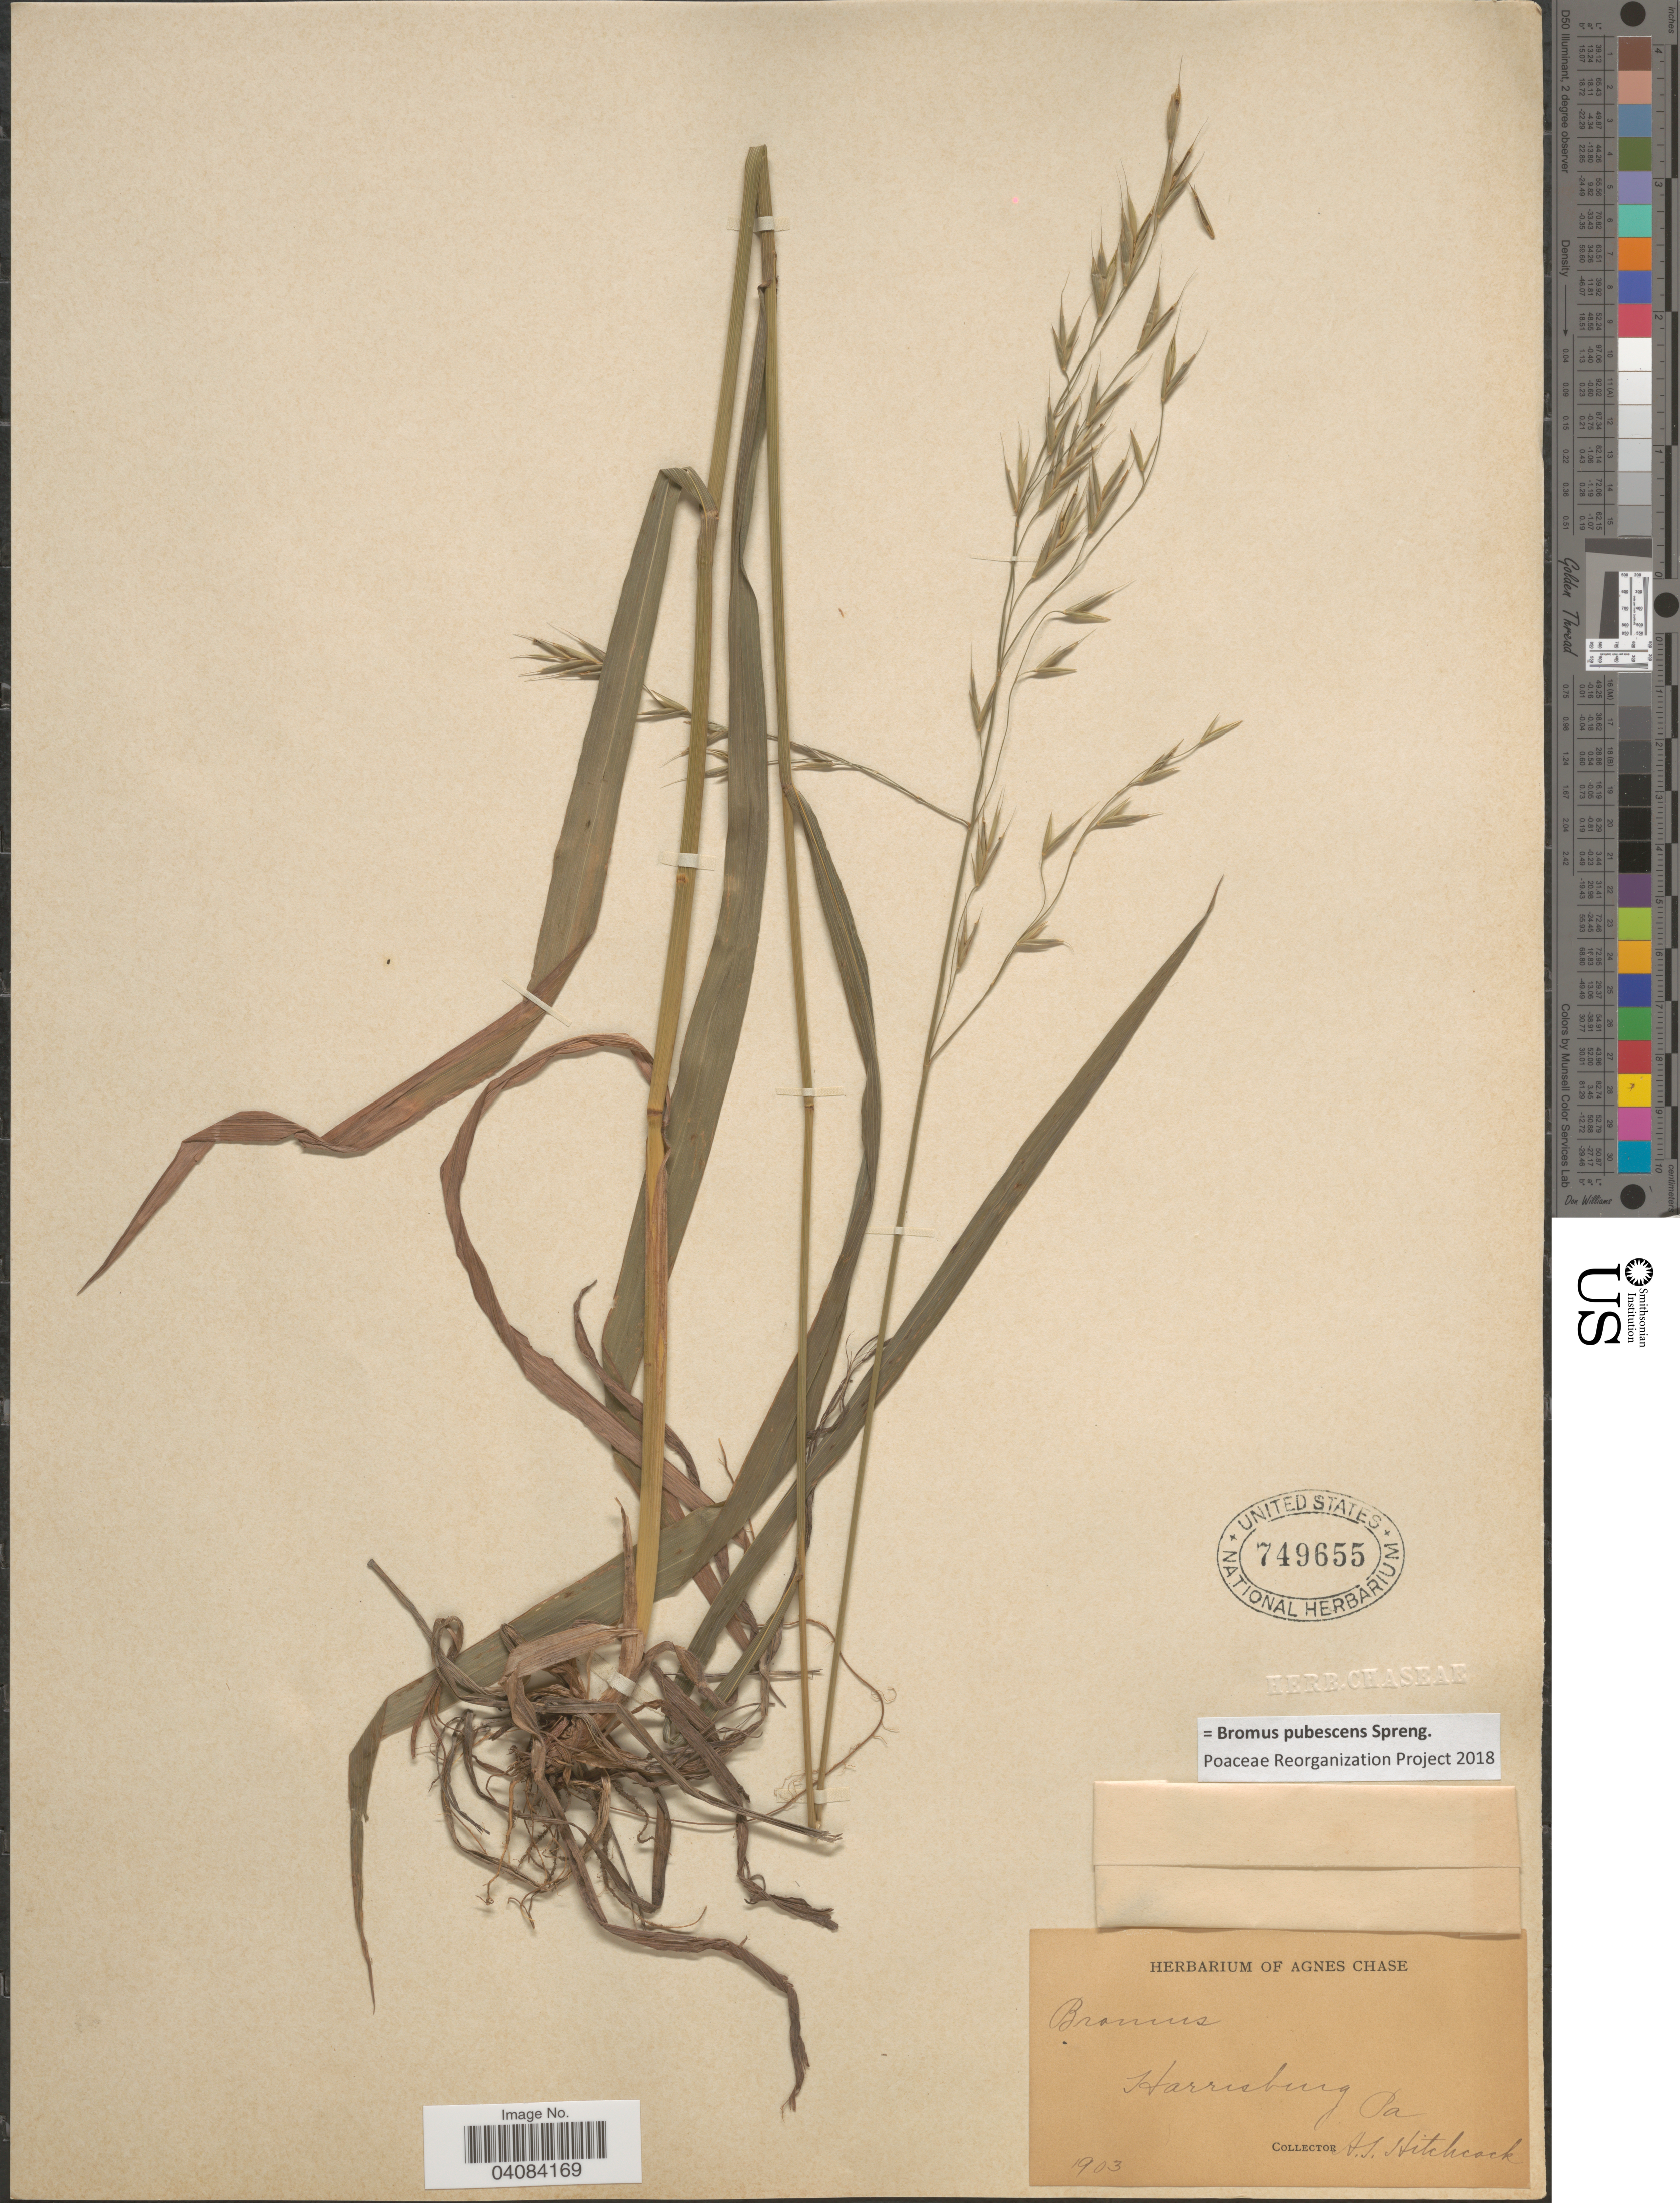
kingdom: Plantae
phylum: Tracheophyta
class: Liliopsida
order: Poales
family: Poaceae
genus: Bromus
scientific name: Bromus pubescens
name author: Muhl. ex Willd.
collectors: A. S. Hitchcock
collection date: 1903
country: United States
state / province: Pennsylvania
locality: Harrisburg.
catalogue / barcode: US 749655